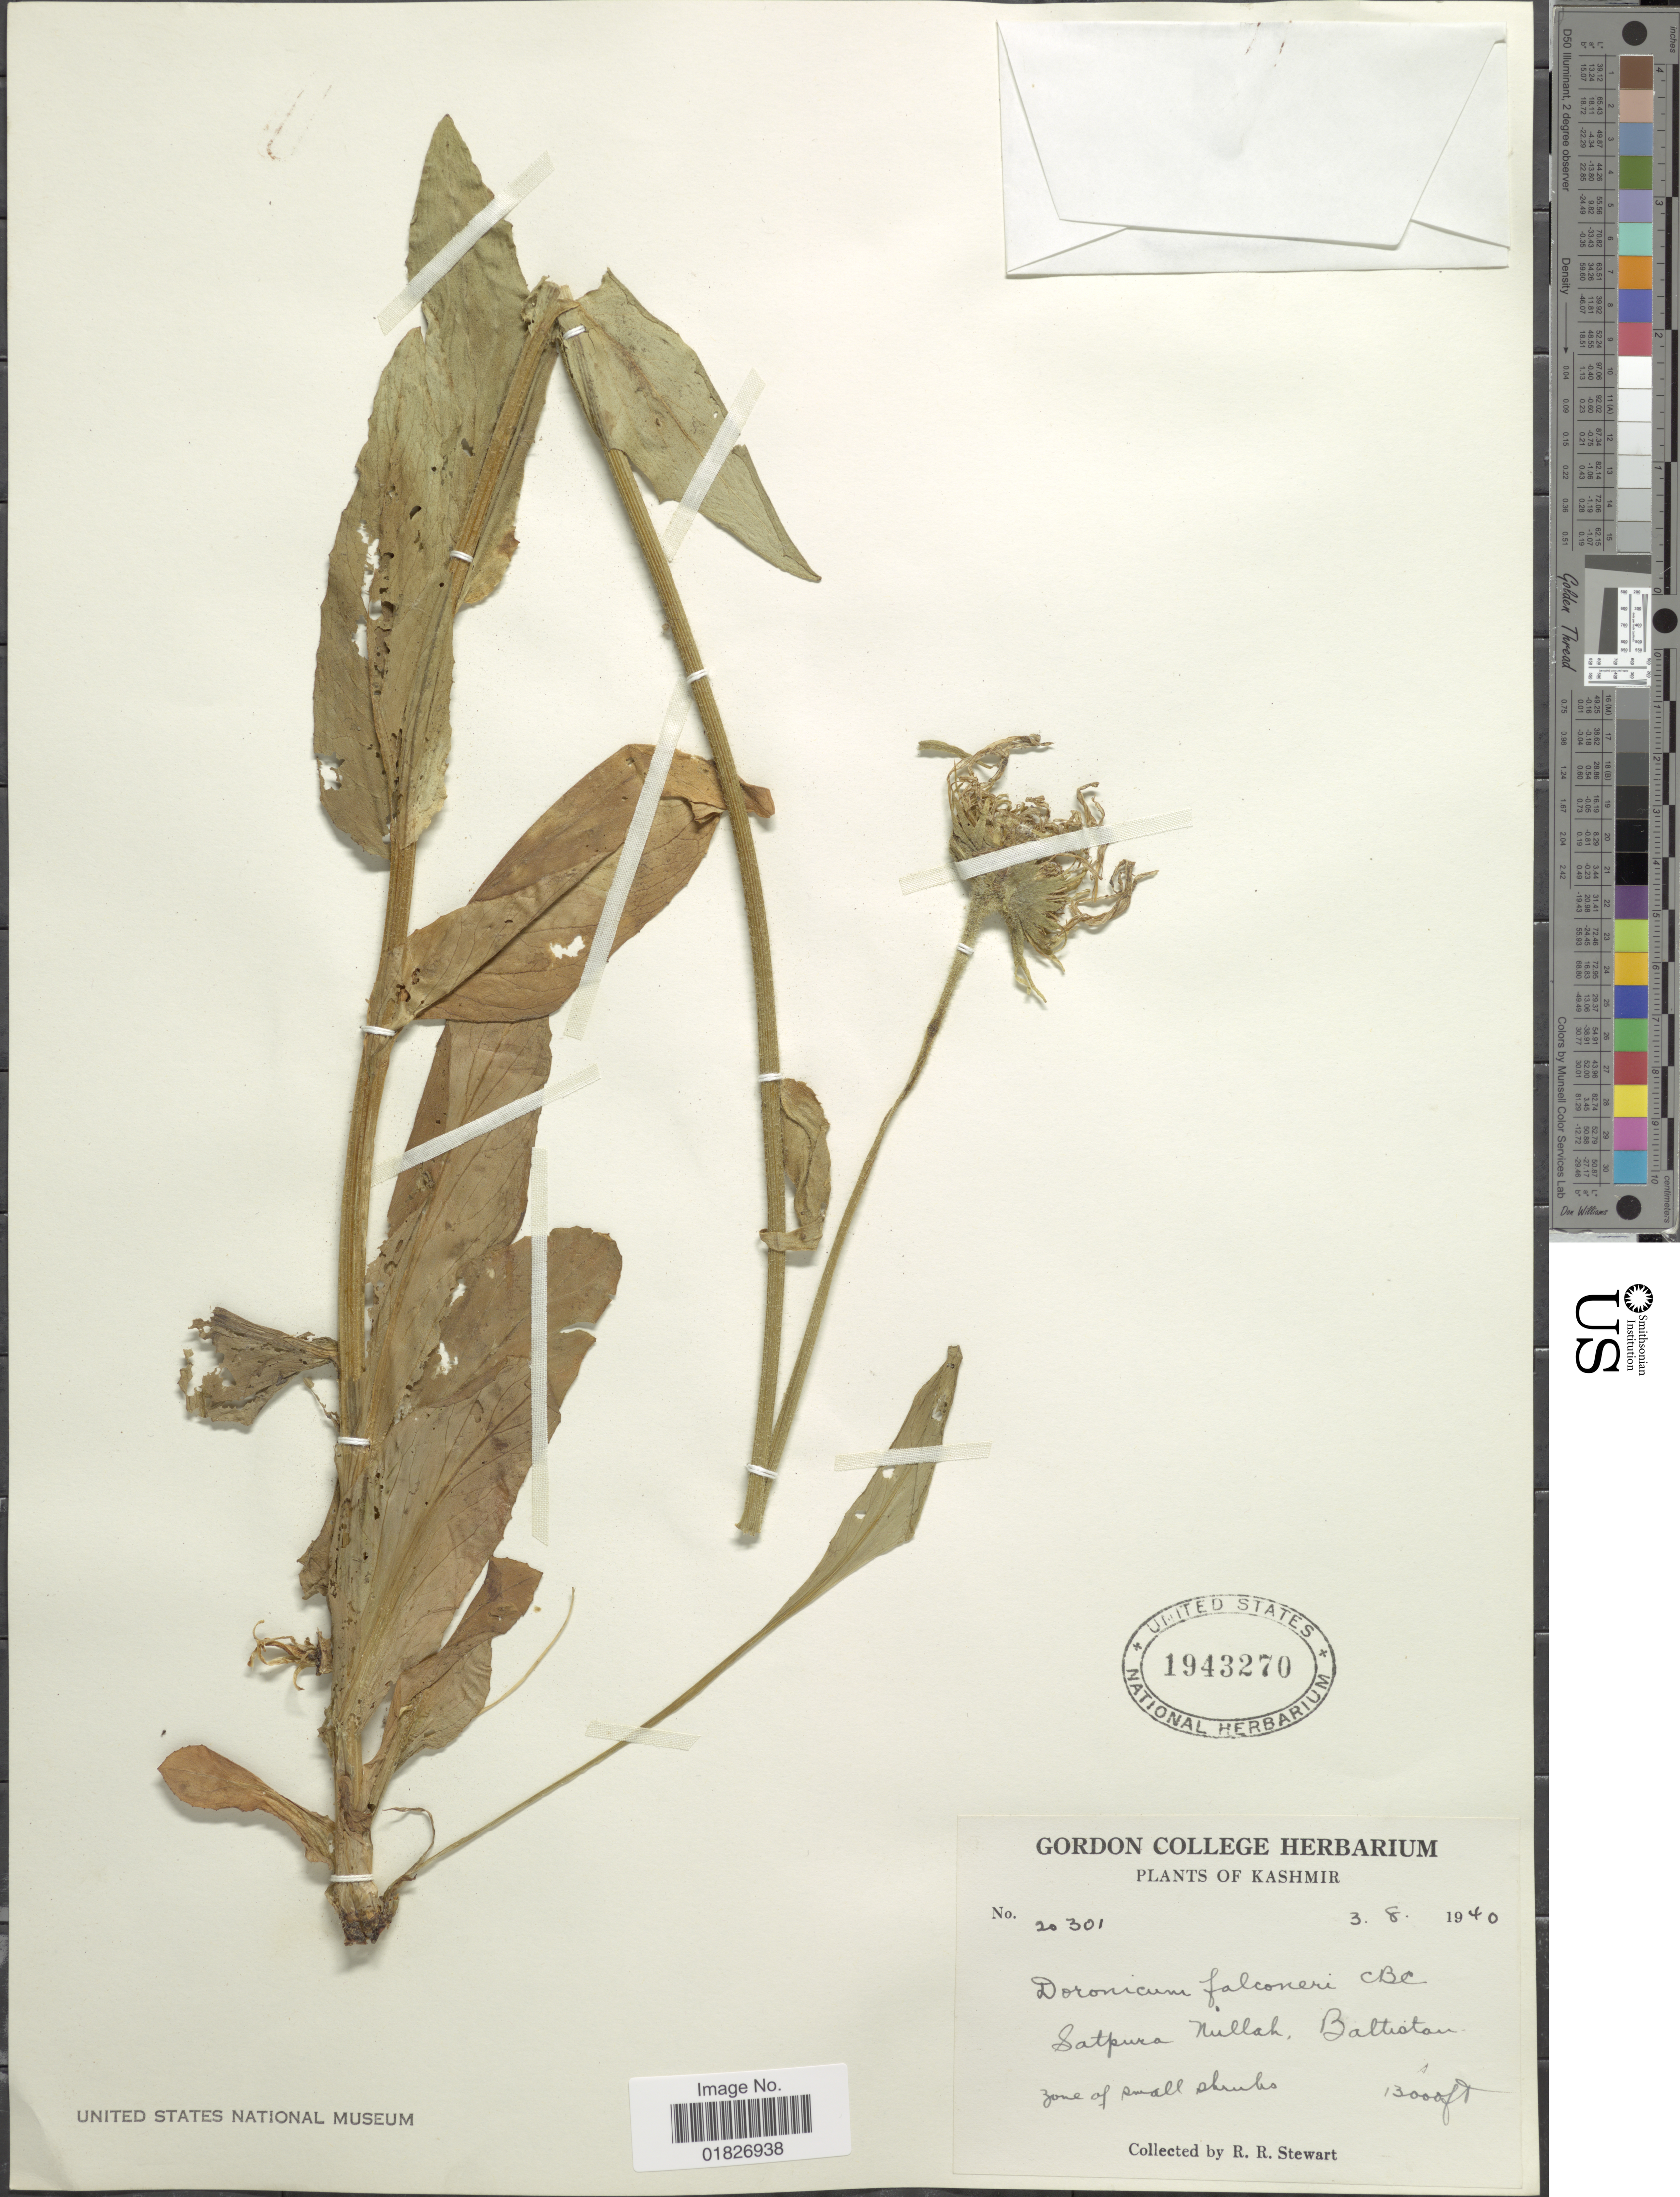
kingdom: Plantae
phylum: Tracheophyta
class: Magnoliopsida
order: Asterales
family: Asteraceae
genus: Doronicum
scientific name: Doronicum falconeri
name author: C.B. Clarke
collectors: R. R. Stewart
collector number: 20301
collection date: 1940-08-03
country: India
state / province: Jammu and Kashmir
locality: Kashmir, Satpura Nullah, Baltistan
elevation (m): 3962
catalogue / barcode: US 1943270